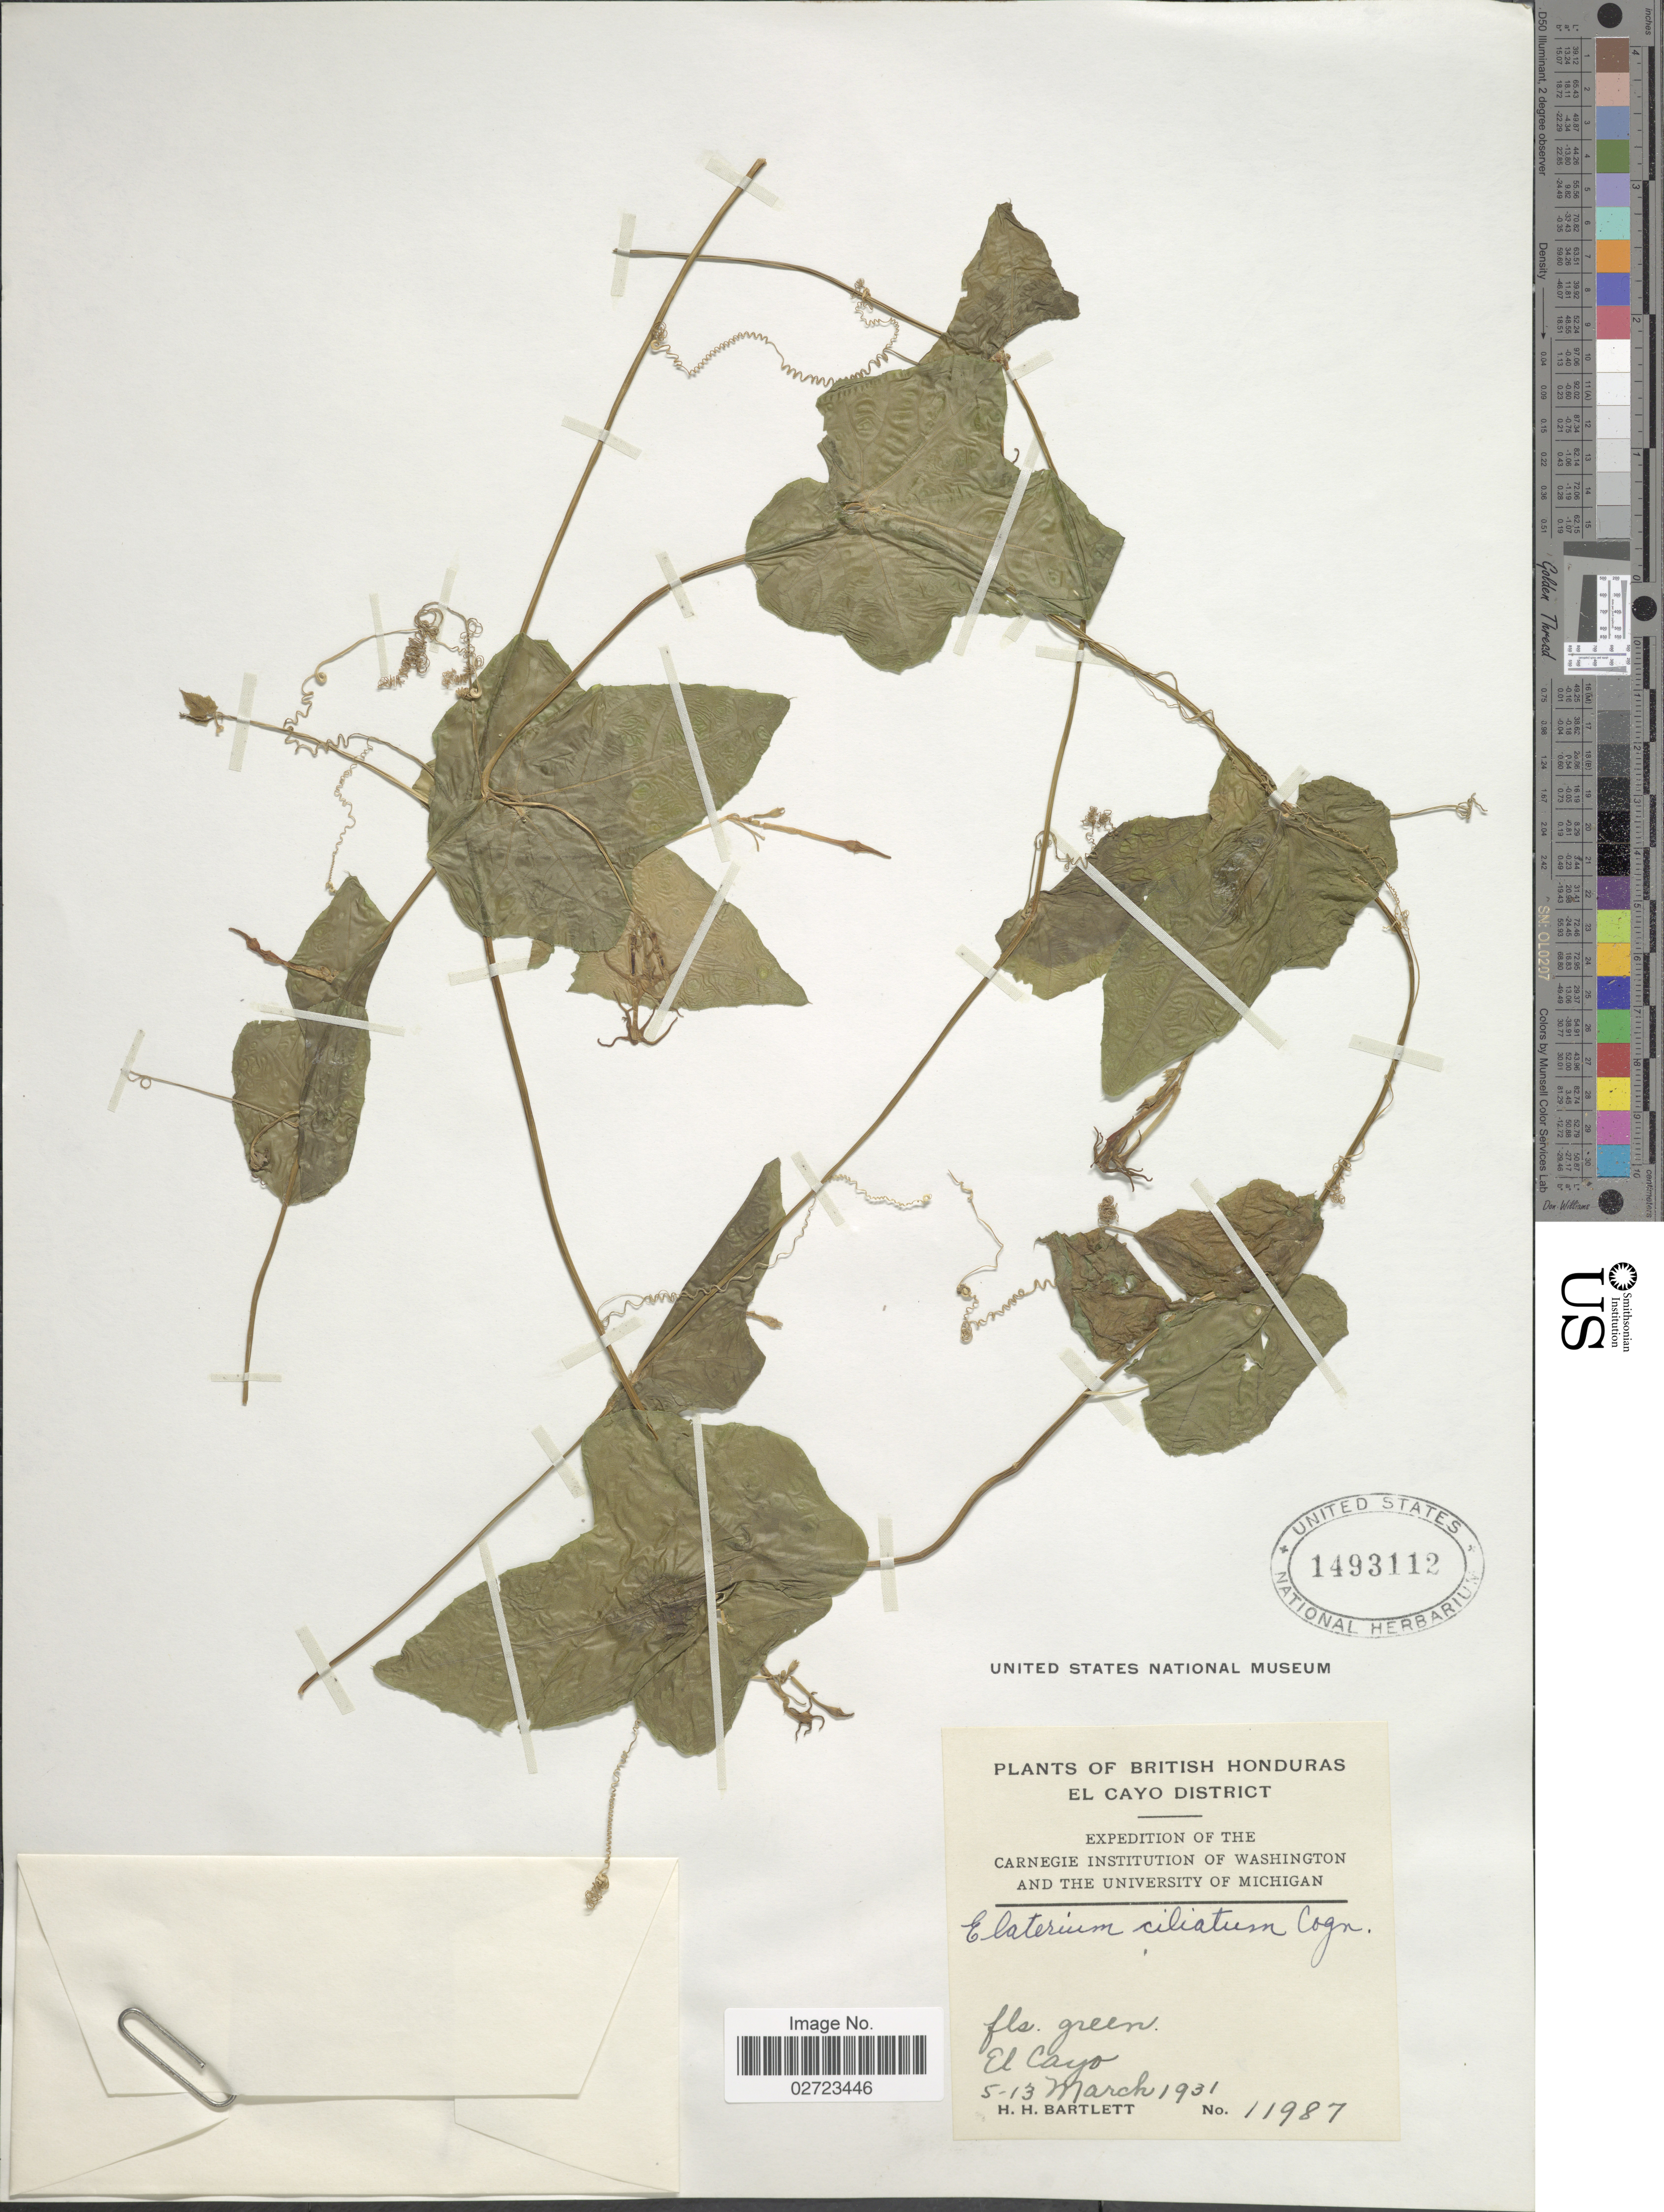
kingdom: Plantae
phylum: Tracheophyta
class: Magnoliopsida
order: Cucurbitales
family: Cucurbitaceae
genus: Cyclanthera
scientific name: Cyclanthera carthagenensis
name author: (Jacq.) H. Schaef. & S.S. Renner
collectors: H. H. Bartlett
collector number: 11987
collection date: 1931-03-05/1931-03-13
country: Belize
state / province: Cayo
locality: British Honduras, El Cayo District, El Cayo.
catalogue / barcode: US 1493112